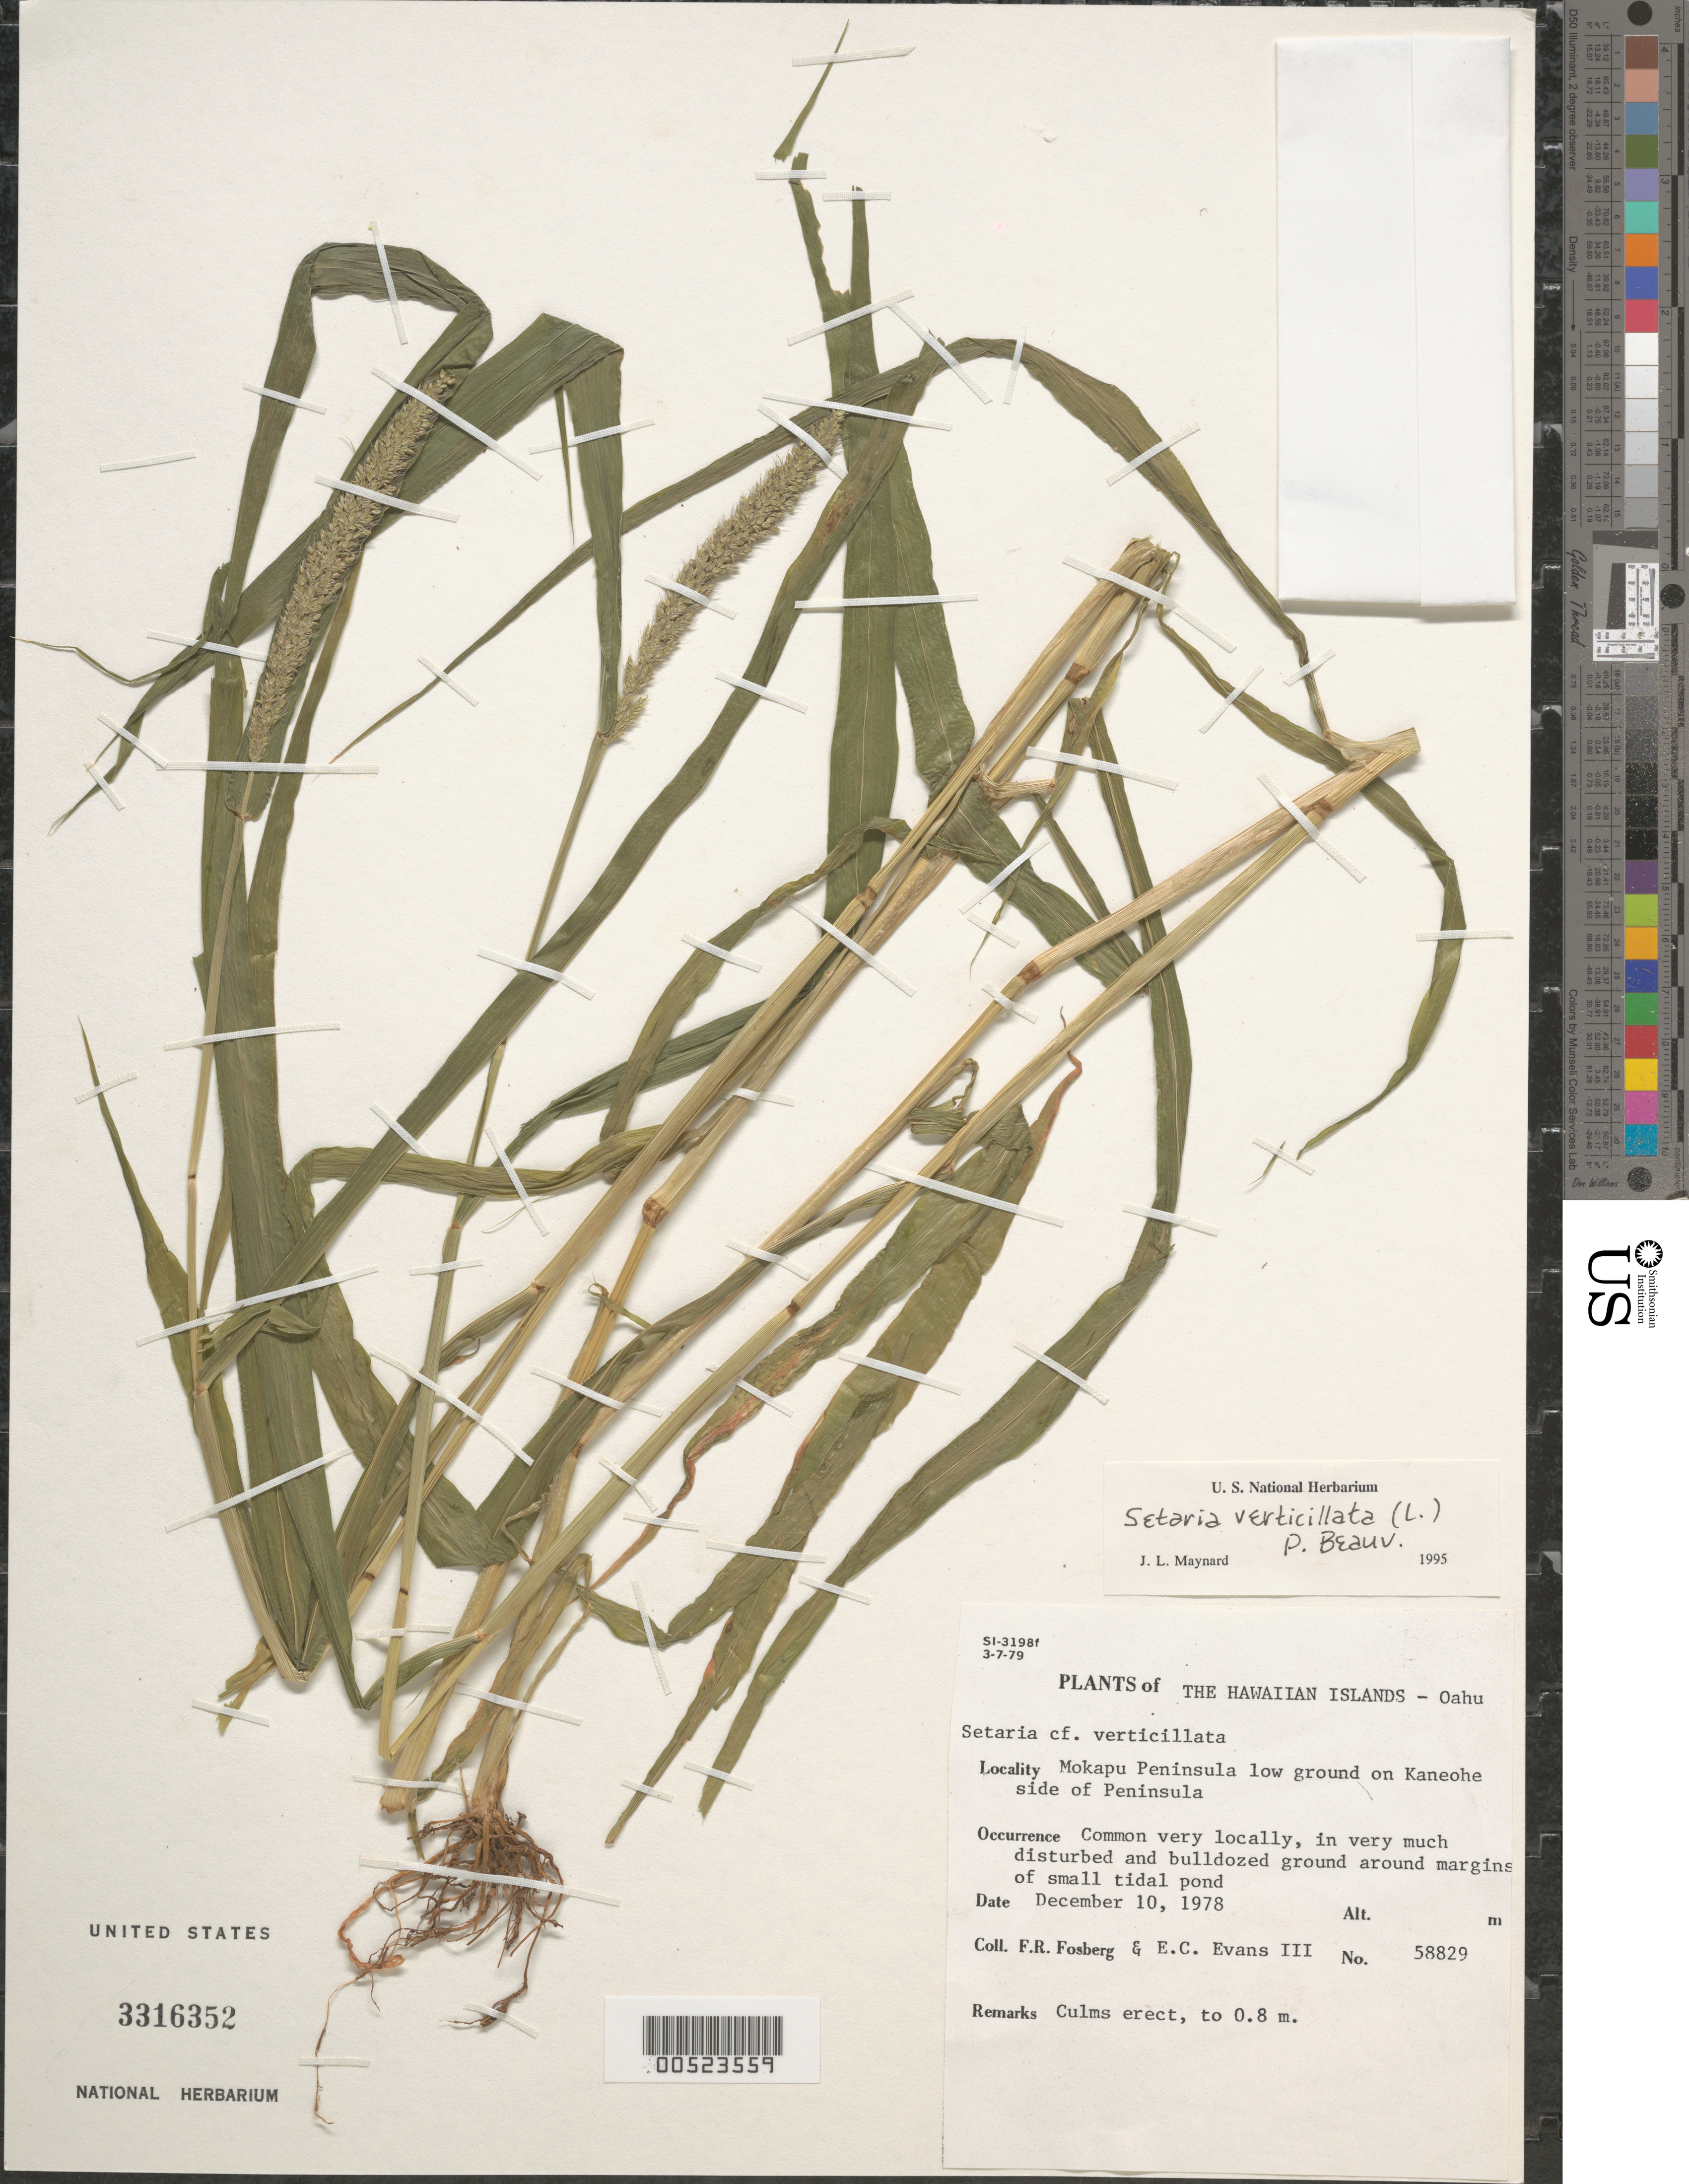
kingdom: Plantae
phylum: Tracheophyta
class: Liliopsida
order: Poales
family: Poaceae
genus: Setaria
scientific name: Setaria adhaerens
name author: (Forssk.) Chiov.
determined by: Wagner, W. L., (BOT), Smithsonian Institution - National Museum of Natural History (UNITED STATES)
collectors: F. R. Fosberg & E. C. Evans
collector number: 58829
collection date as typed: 10 Dec 1978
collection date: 1978-12-10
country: United States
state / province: Hawaii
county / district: Honolulu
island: Oahu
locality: Mokapu Peninsula, on Kaneohe side of Peninsula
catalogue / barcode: US 3316352